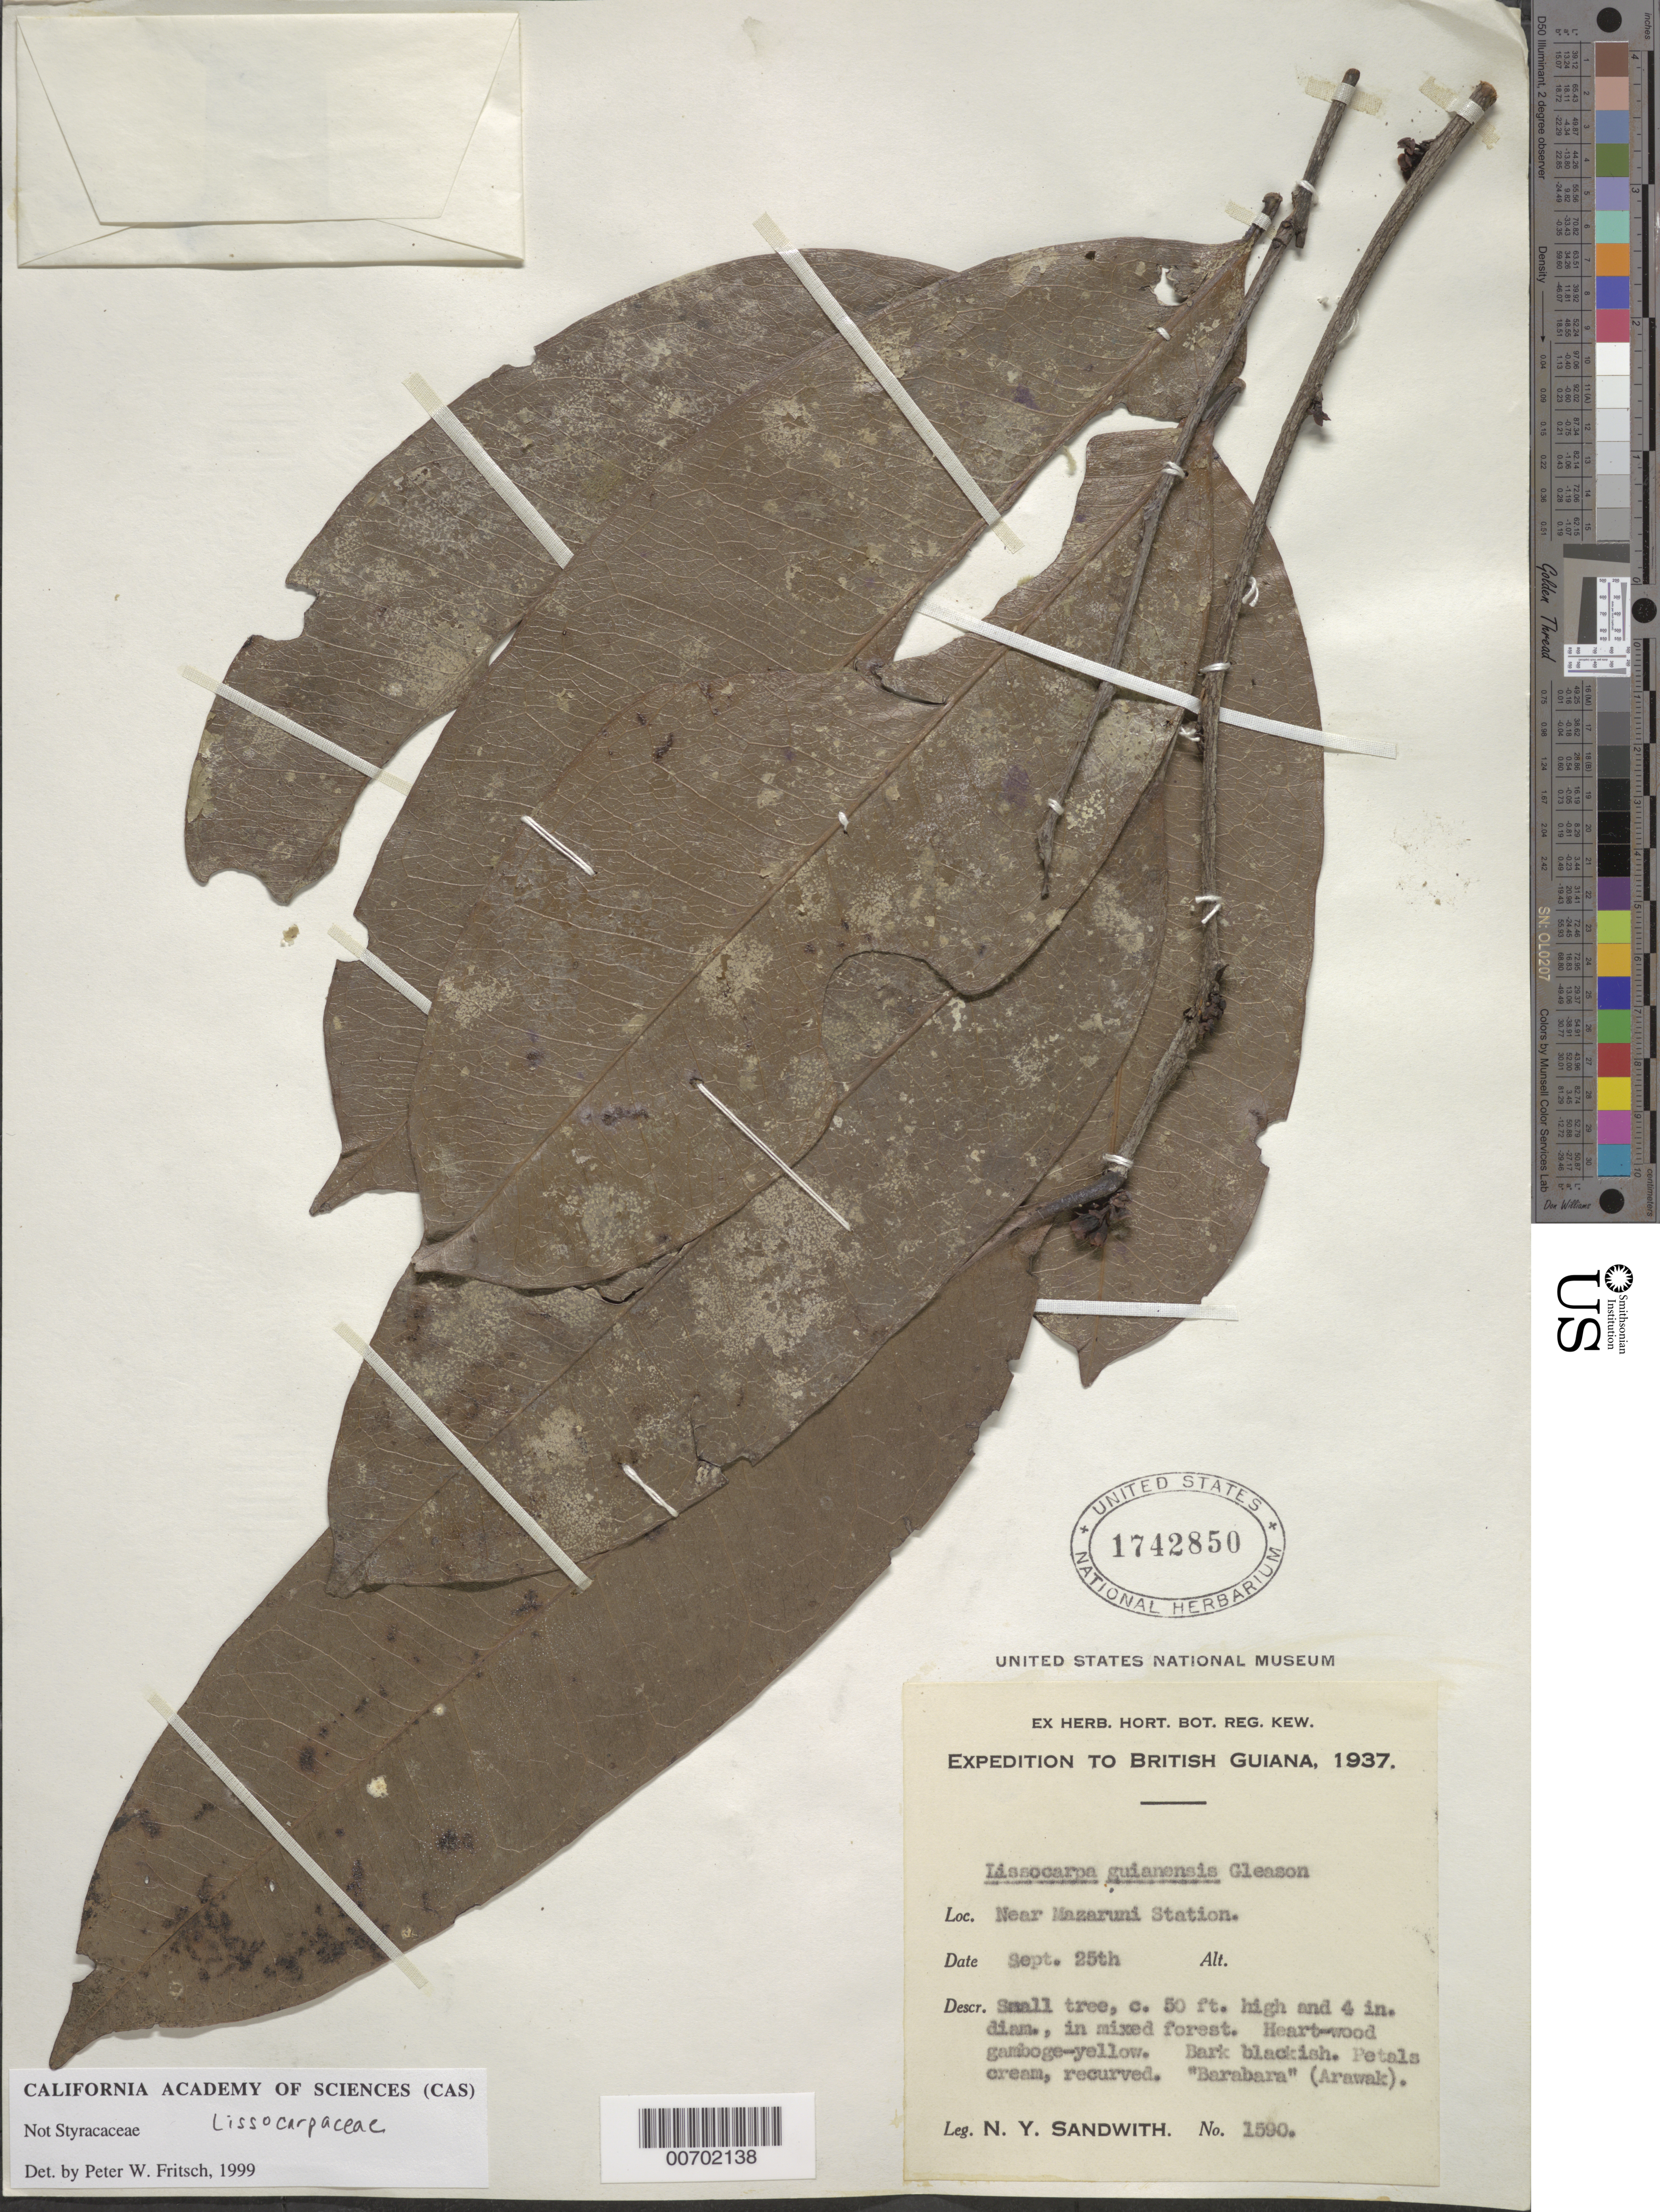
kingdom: Plantae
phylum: Tracheophyta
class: Magnoliopsida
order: Ericales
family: Ebenaceae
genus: Lissocarpa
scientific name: Lissocarpa guianensis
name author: Gleason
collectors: N. Y. Sandwith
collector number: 1590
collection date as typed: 25-Sep-37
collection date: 1937-09-25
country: Guyana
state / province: Cuyuni-Mazaruni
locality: Mazaruni Station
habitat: Mixed forest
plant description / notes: filed:Styracaceae indet; annot: Lissocarpaceae by P.W. Fritsch, 1999; Cited by B. Wallnöfer in Ann. Naturhist Mus. Wien, B 105: 539. 2004.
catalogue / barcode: US 1742850